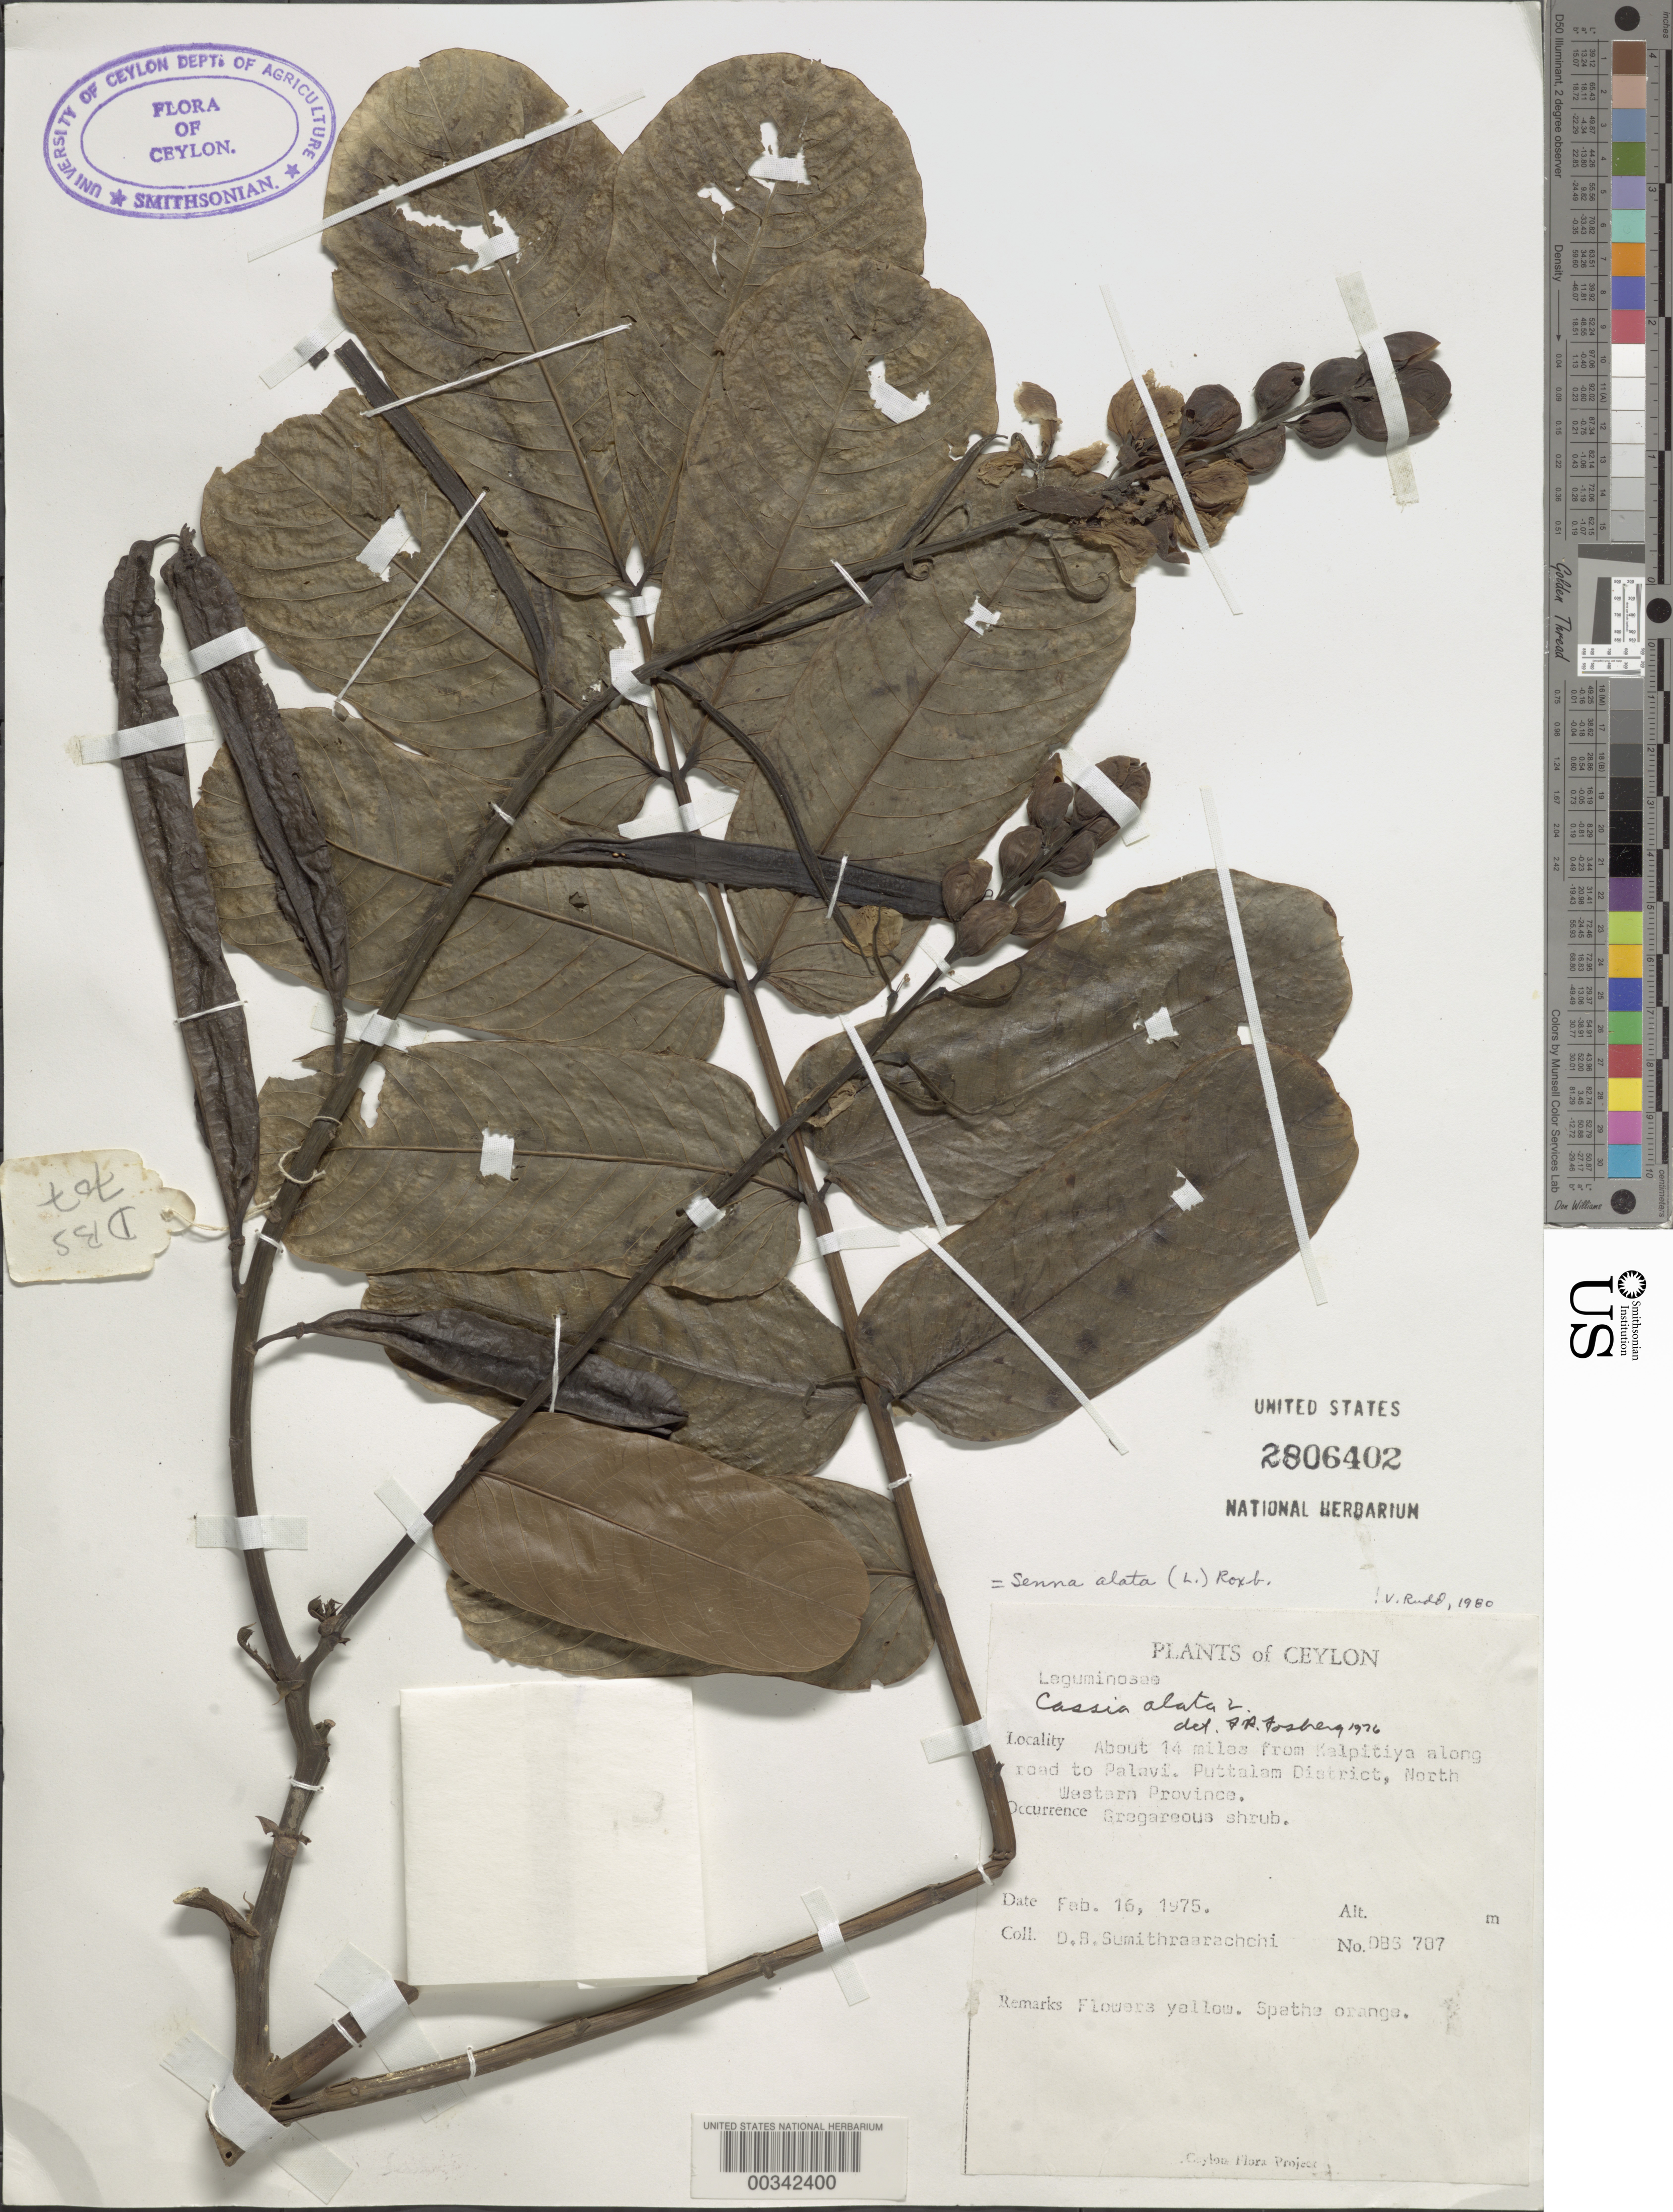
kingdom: Plantae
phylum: Tracheophyta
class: Magnoliopsida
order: Fabales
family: Fabaceae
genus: Senna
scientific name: Senna alata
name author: (L.) Roxb.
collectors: D. B. Sumithraarachchi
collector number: Des 707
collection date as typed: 16 Feb 1975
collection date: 1975-02-16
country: Sri Lanka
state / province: North Western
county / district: Puttalam Dist.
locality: About 14 mi from kalpitiya along road to palavi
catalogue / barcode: US 2806402